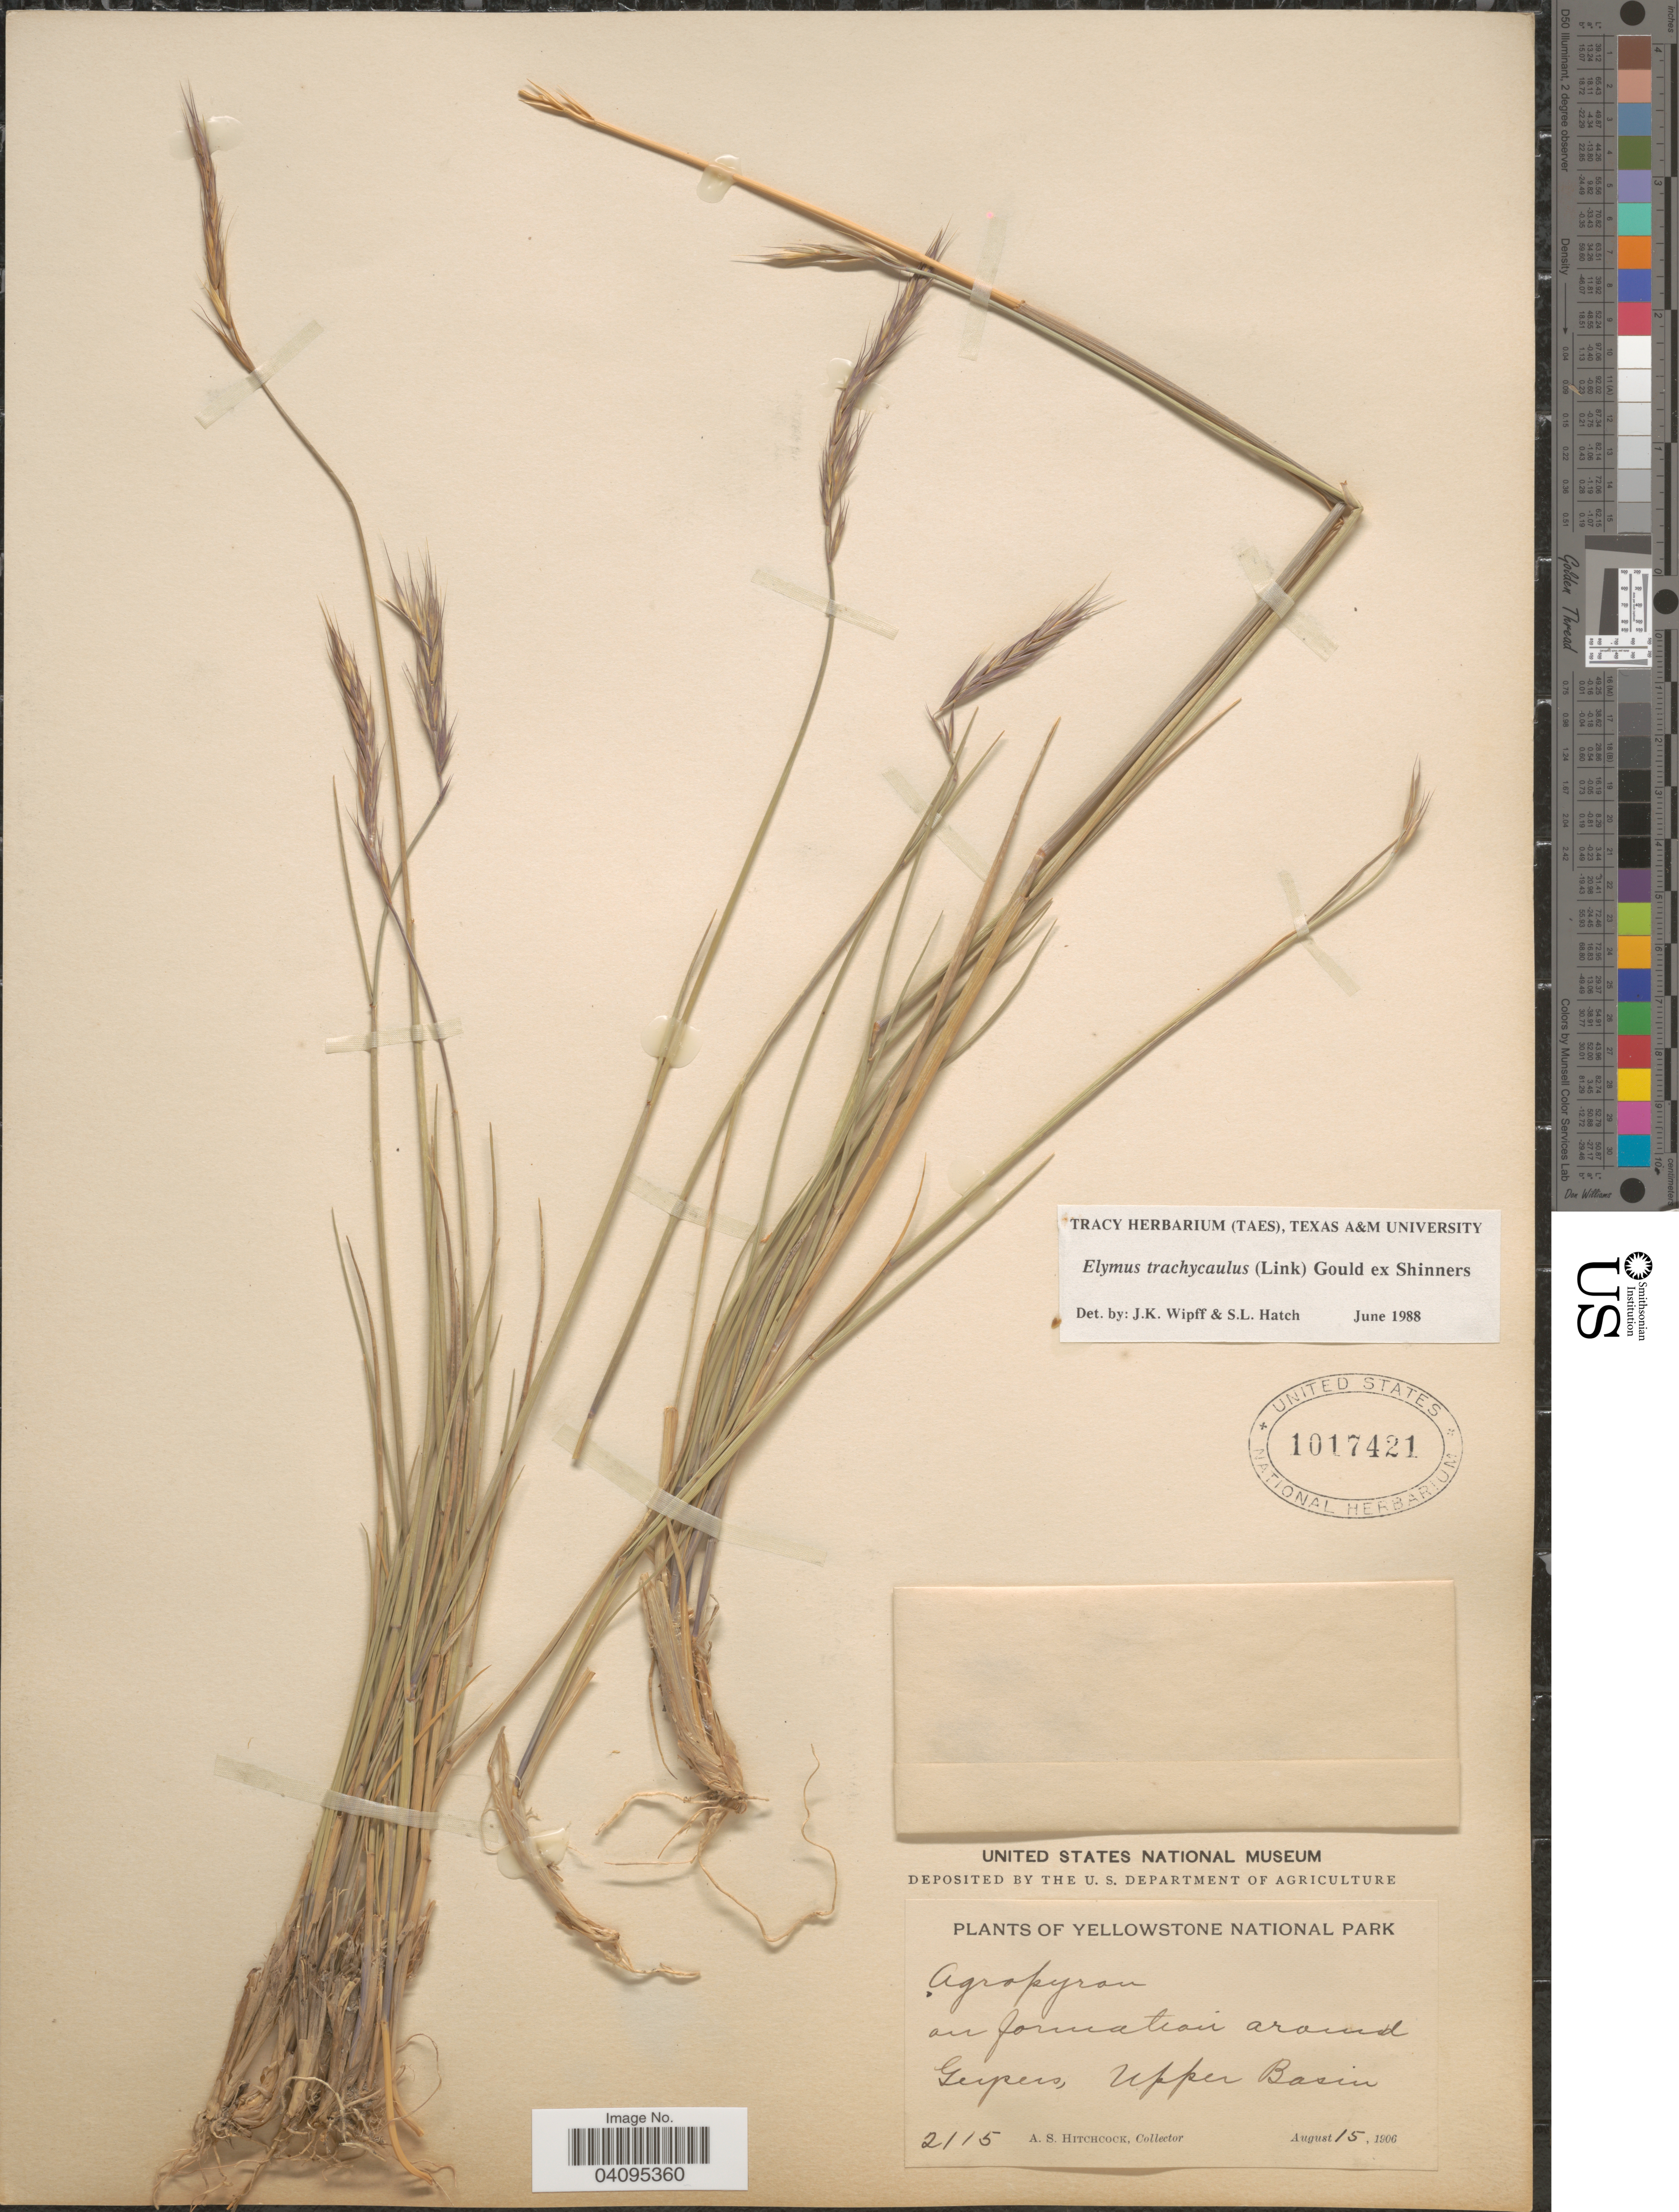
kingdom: Plantae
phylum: Tracheophyta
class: Liliopsida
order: Poales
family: Poaceae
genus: Elymus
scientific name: Elymus trachycaulus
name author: (Link) Gould ex Shinners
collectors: A. S. Hitchcock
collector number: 2115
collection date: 1906-08-15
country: United States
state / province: Wyoming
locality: Yellowstone National Park. An formation aroung Geysers, Upper Basin.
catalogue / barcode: US 1017421